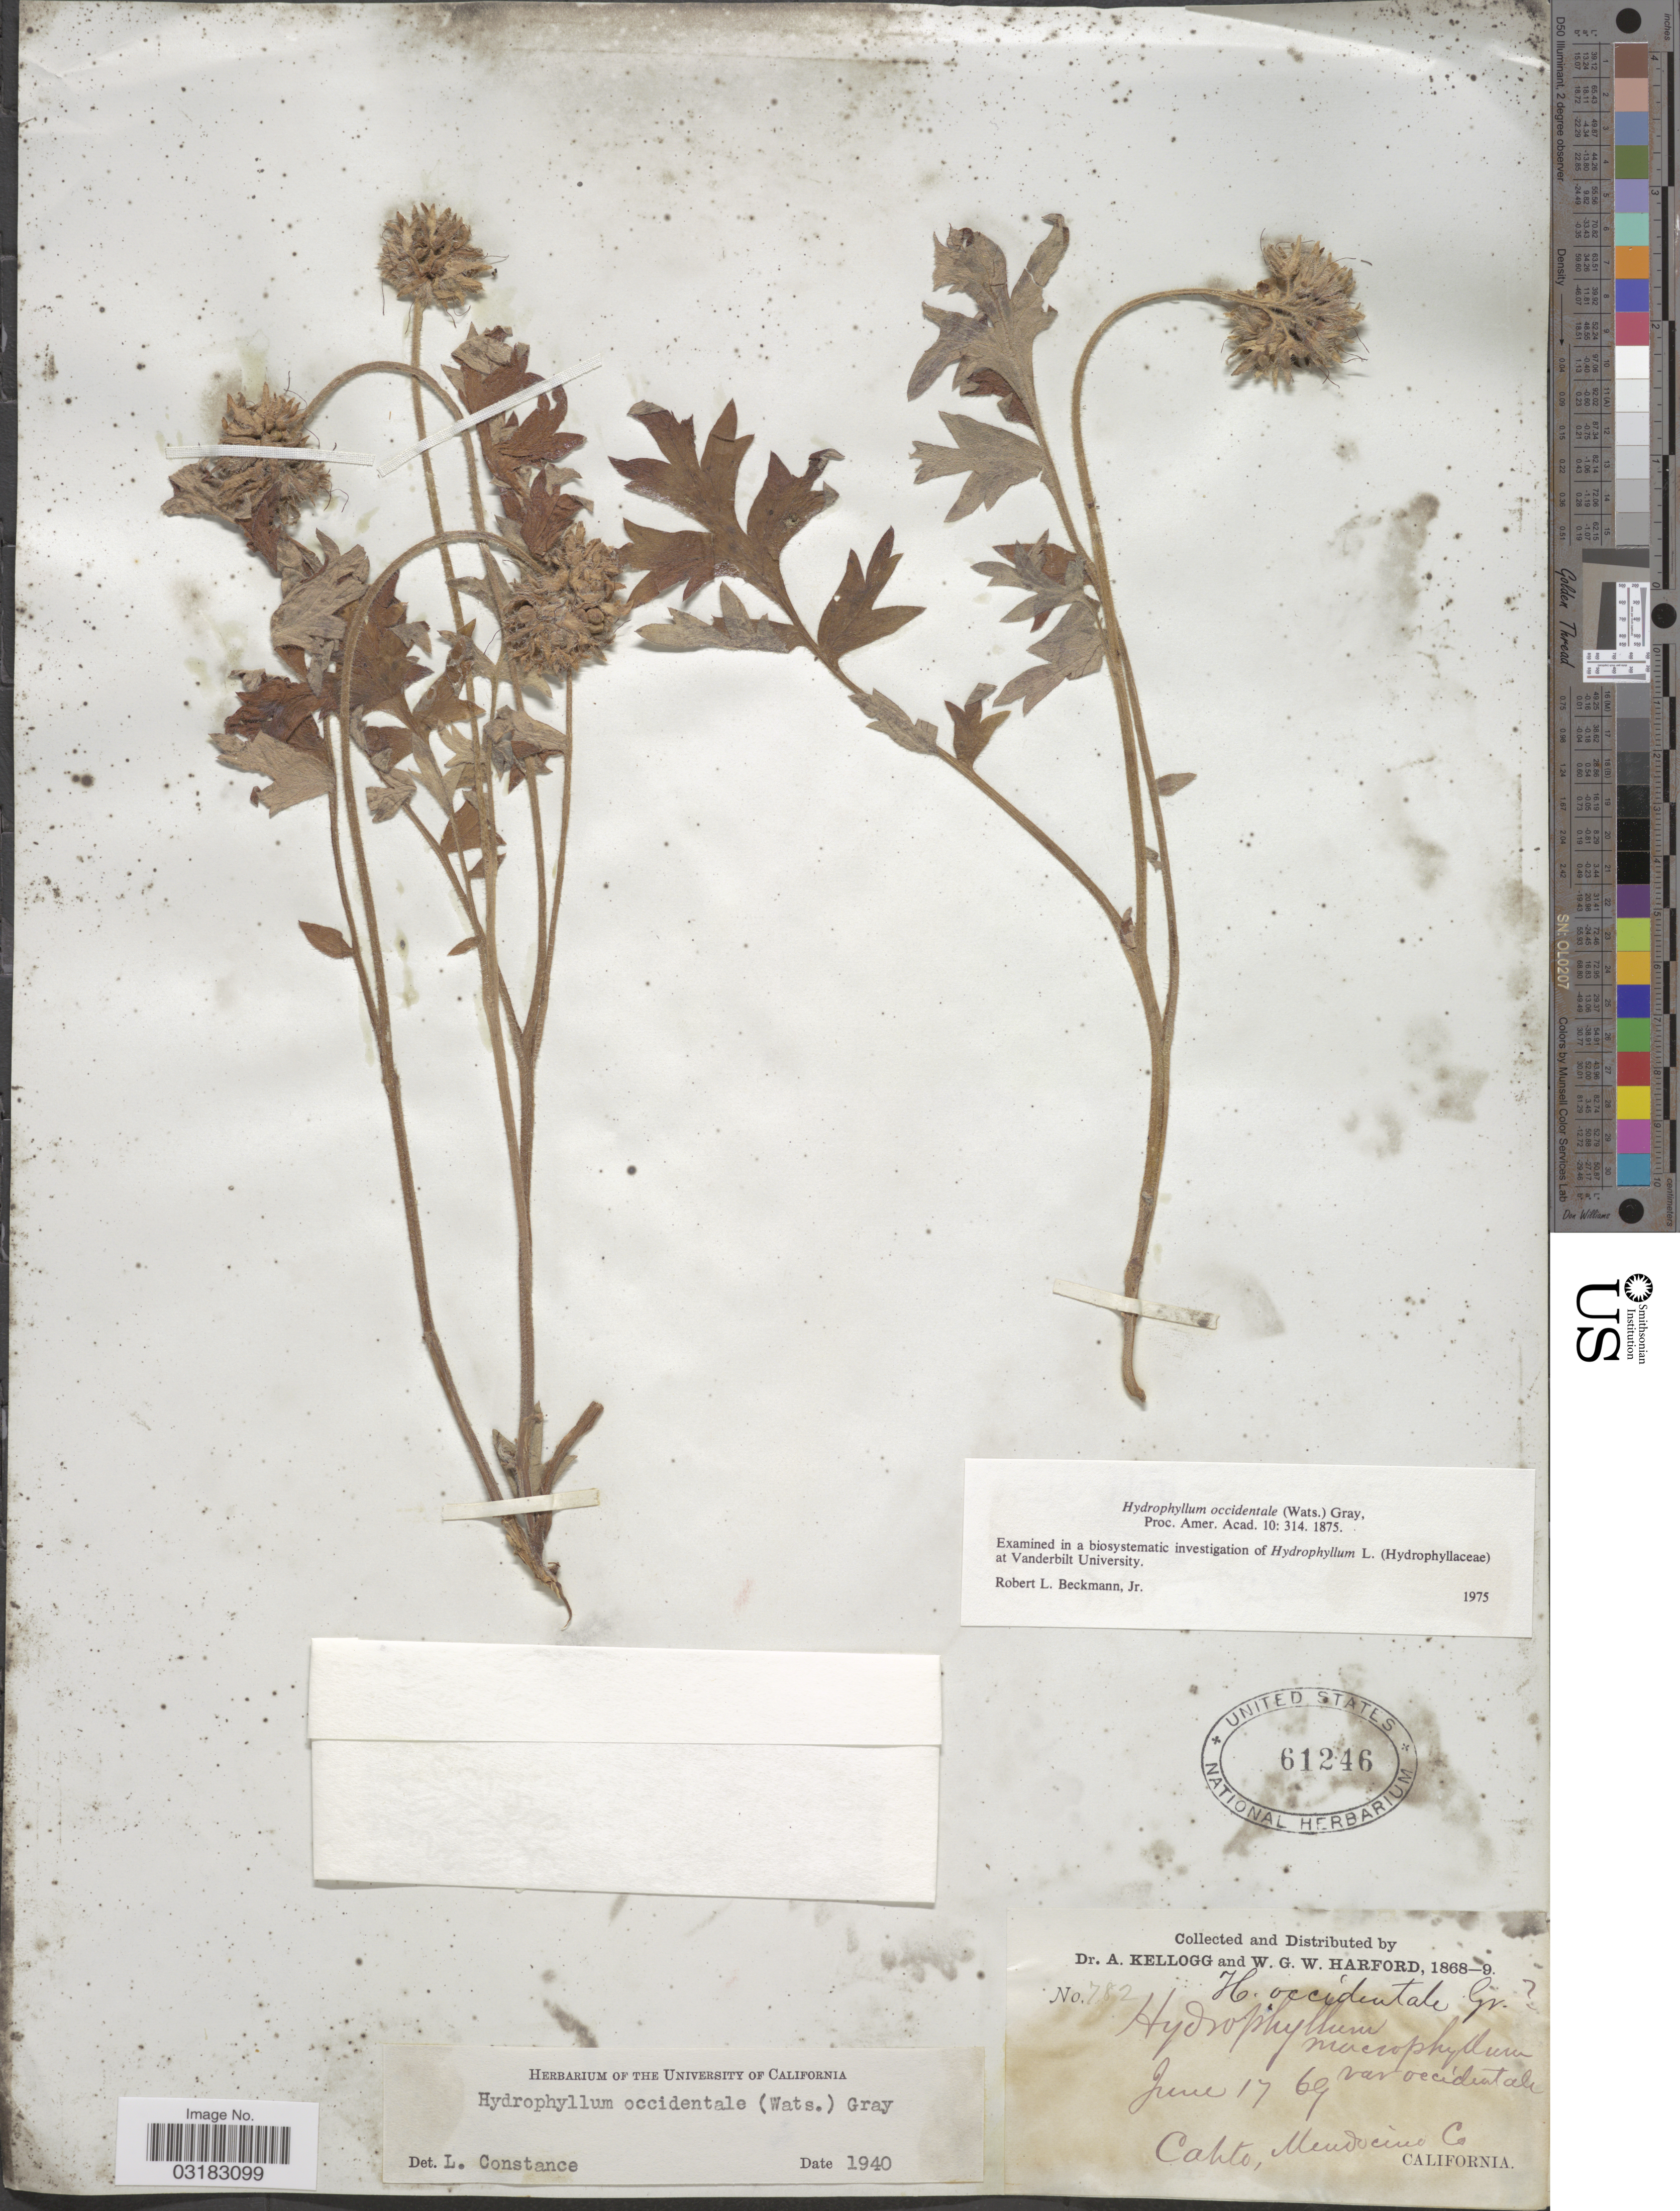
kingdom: Plantae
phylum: Tracheophyta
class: Magnoliopsida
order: Boraginales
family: Hydrophyllaceae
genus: Hydrophyllum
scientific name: Hydrophyllum occidentale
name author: (S. Watson) A. Gray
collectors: A. Kellogg & W. G. W. Harford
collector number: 782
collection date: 1869-06-17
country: United States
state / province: California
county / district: Mendocino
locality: Cahto, Mendocino Co.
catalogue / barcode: US 61246